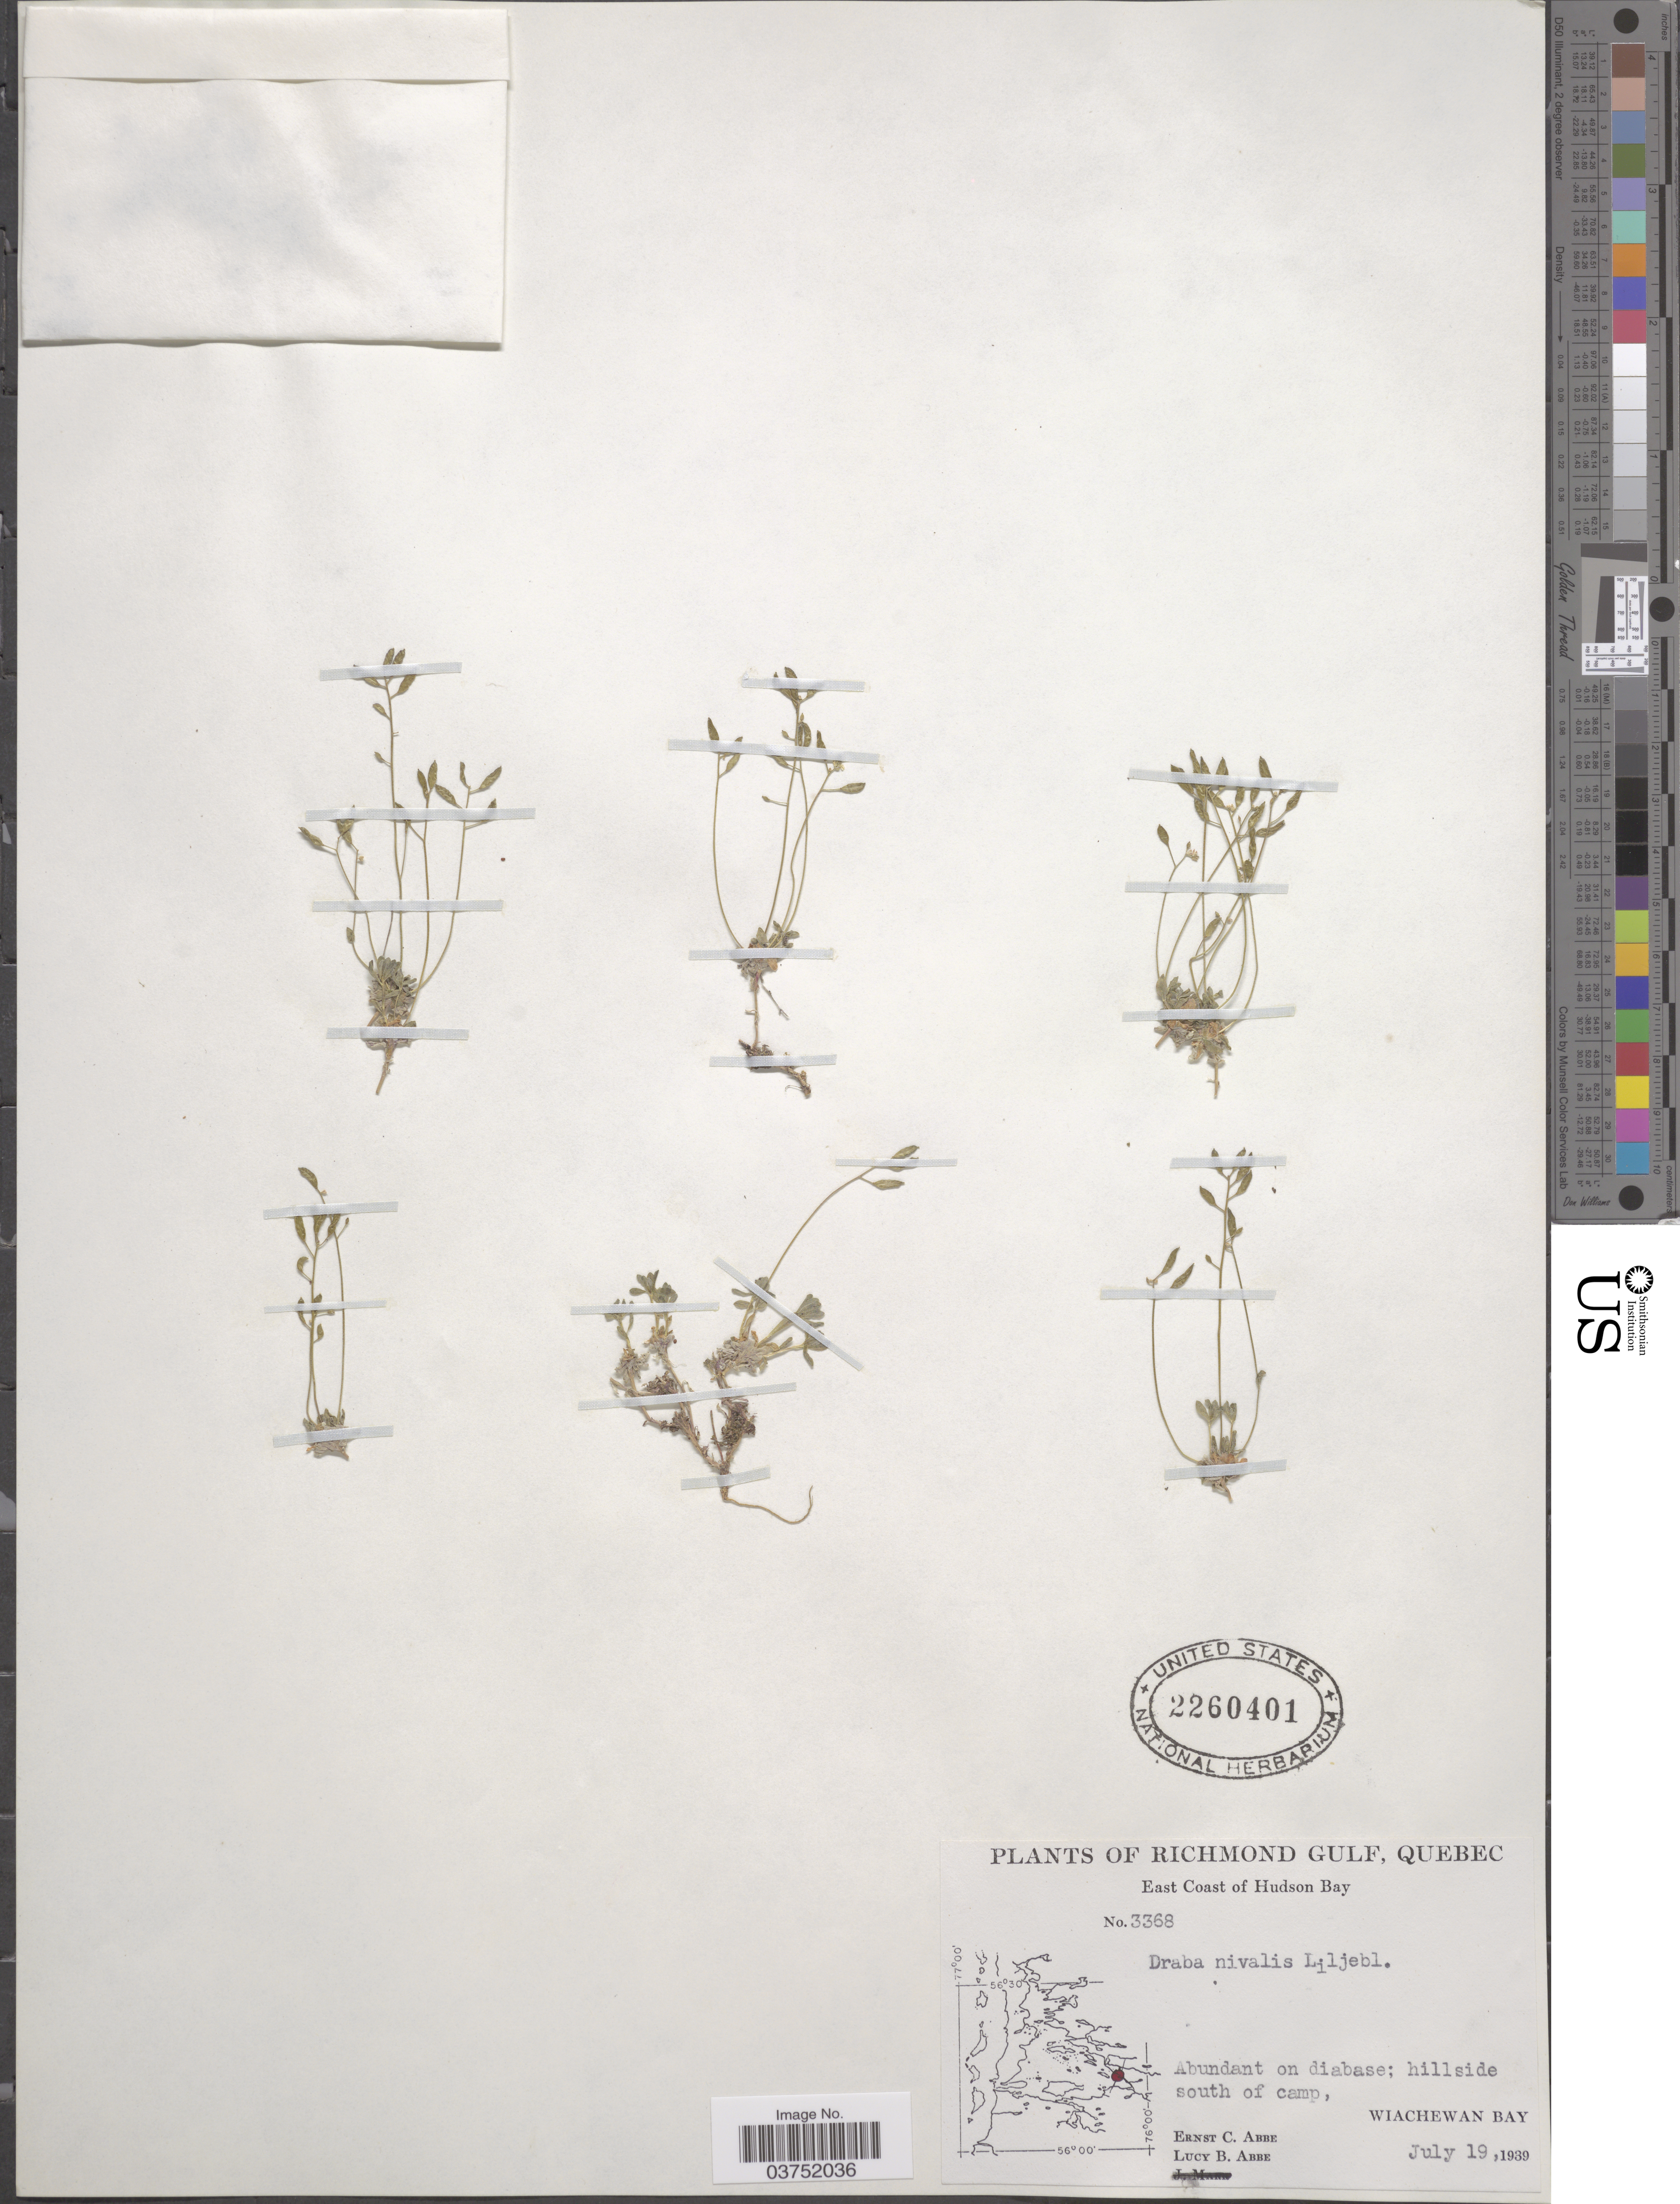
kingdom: Plantae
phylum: Tracheophyta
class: Magnoliopsida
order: Brassicales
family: Brassicaceae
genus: Draba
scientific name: Draba nivalis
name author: Lilj.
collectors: E. C. Abbe & L. B. Abbe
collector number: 3368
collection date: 1939-07-19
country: Canada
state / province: Quebec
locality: RIchmond Gulf. East Coast of Hudson Bay. Hillside south of camp, Wiachewan Bay.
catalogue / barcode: US 2260401